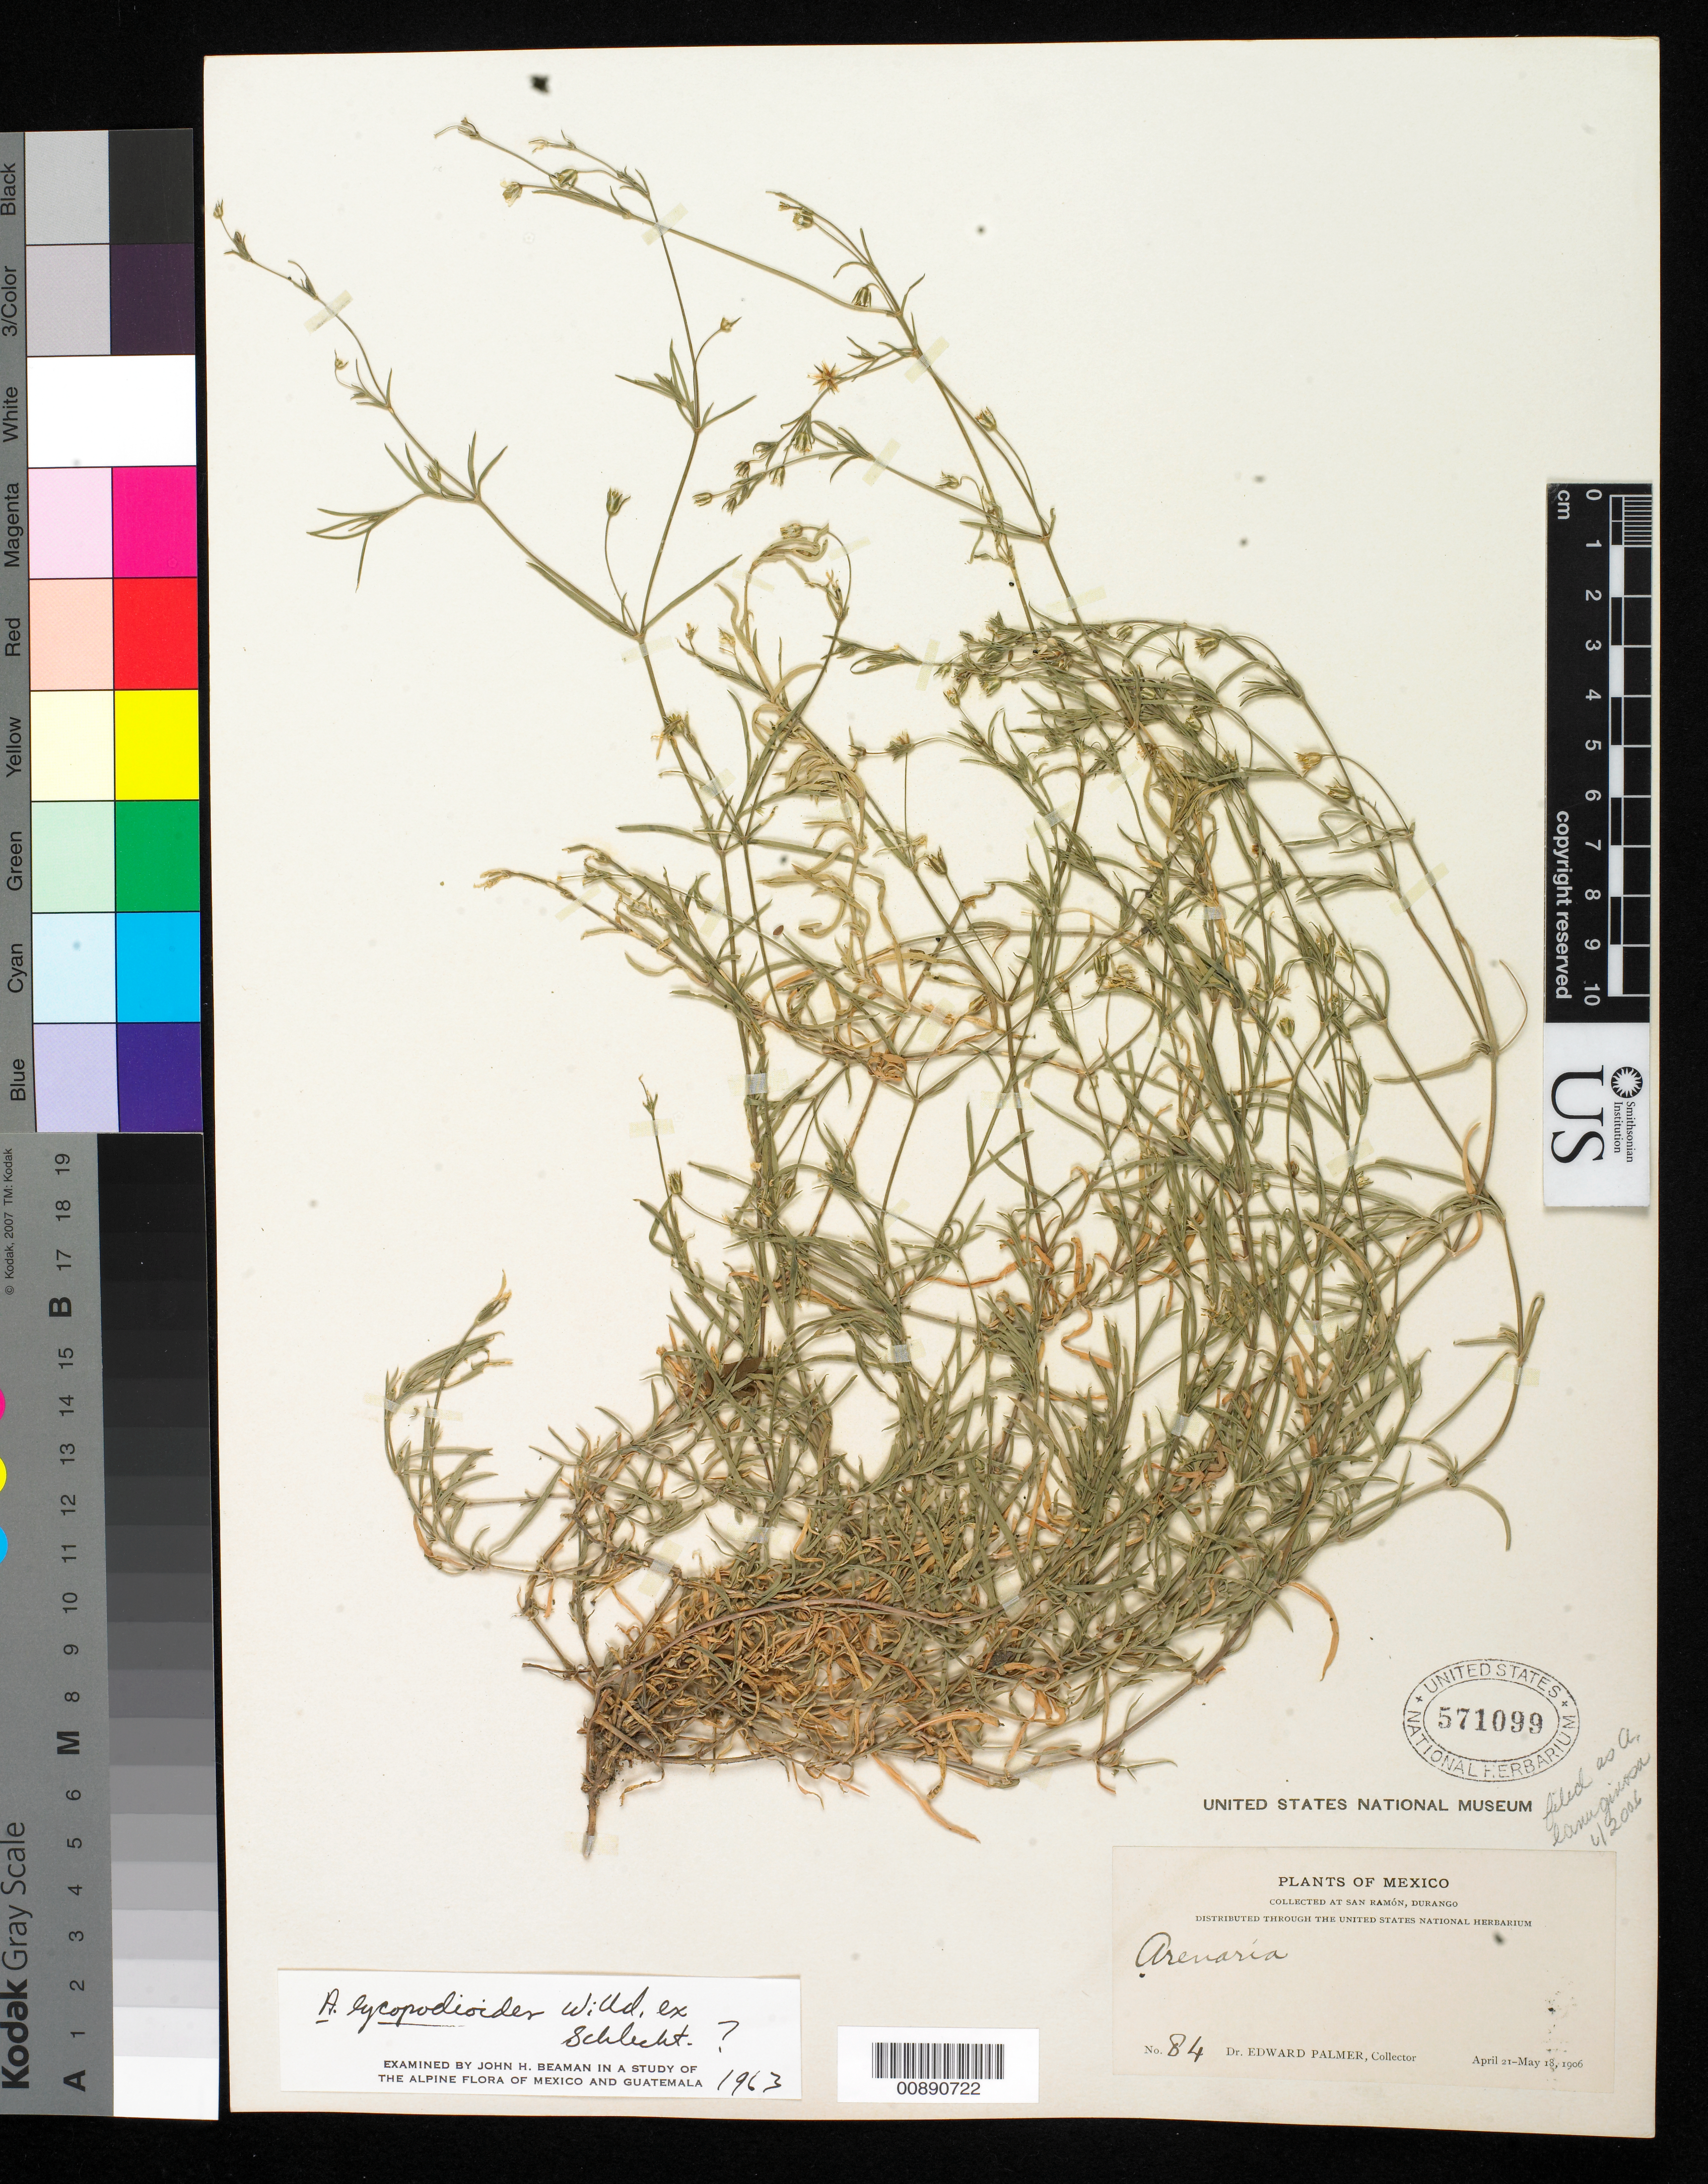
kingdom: Plantae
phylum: Tracheophyta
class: Magnoliopsida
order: Caryophyllales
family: Caryophyllaceae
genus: Arenaria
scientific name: Arenaria lanuginosa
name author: (Michx.) Rohrb.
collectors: E. Palmer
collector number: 84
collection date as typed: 21 Apr 1906 to 18 May 1906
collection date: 1906-04-21/1906-05-18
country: Mexico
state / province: Durango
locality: San Ramón, Durango.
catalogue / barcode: US 571099